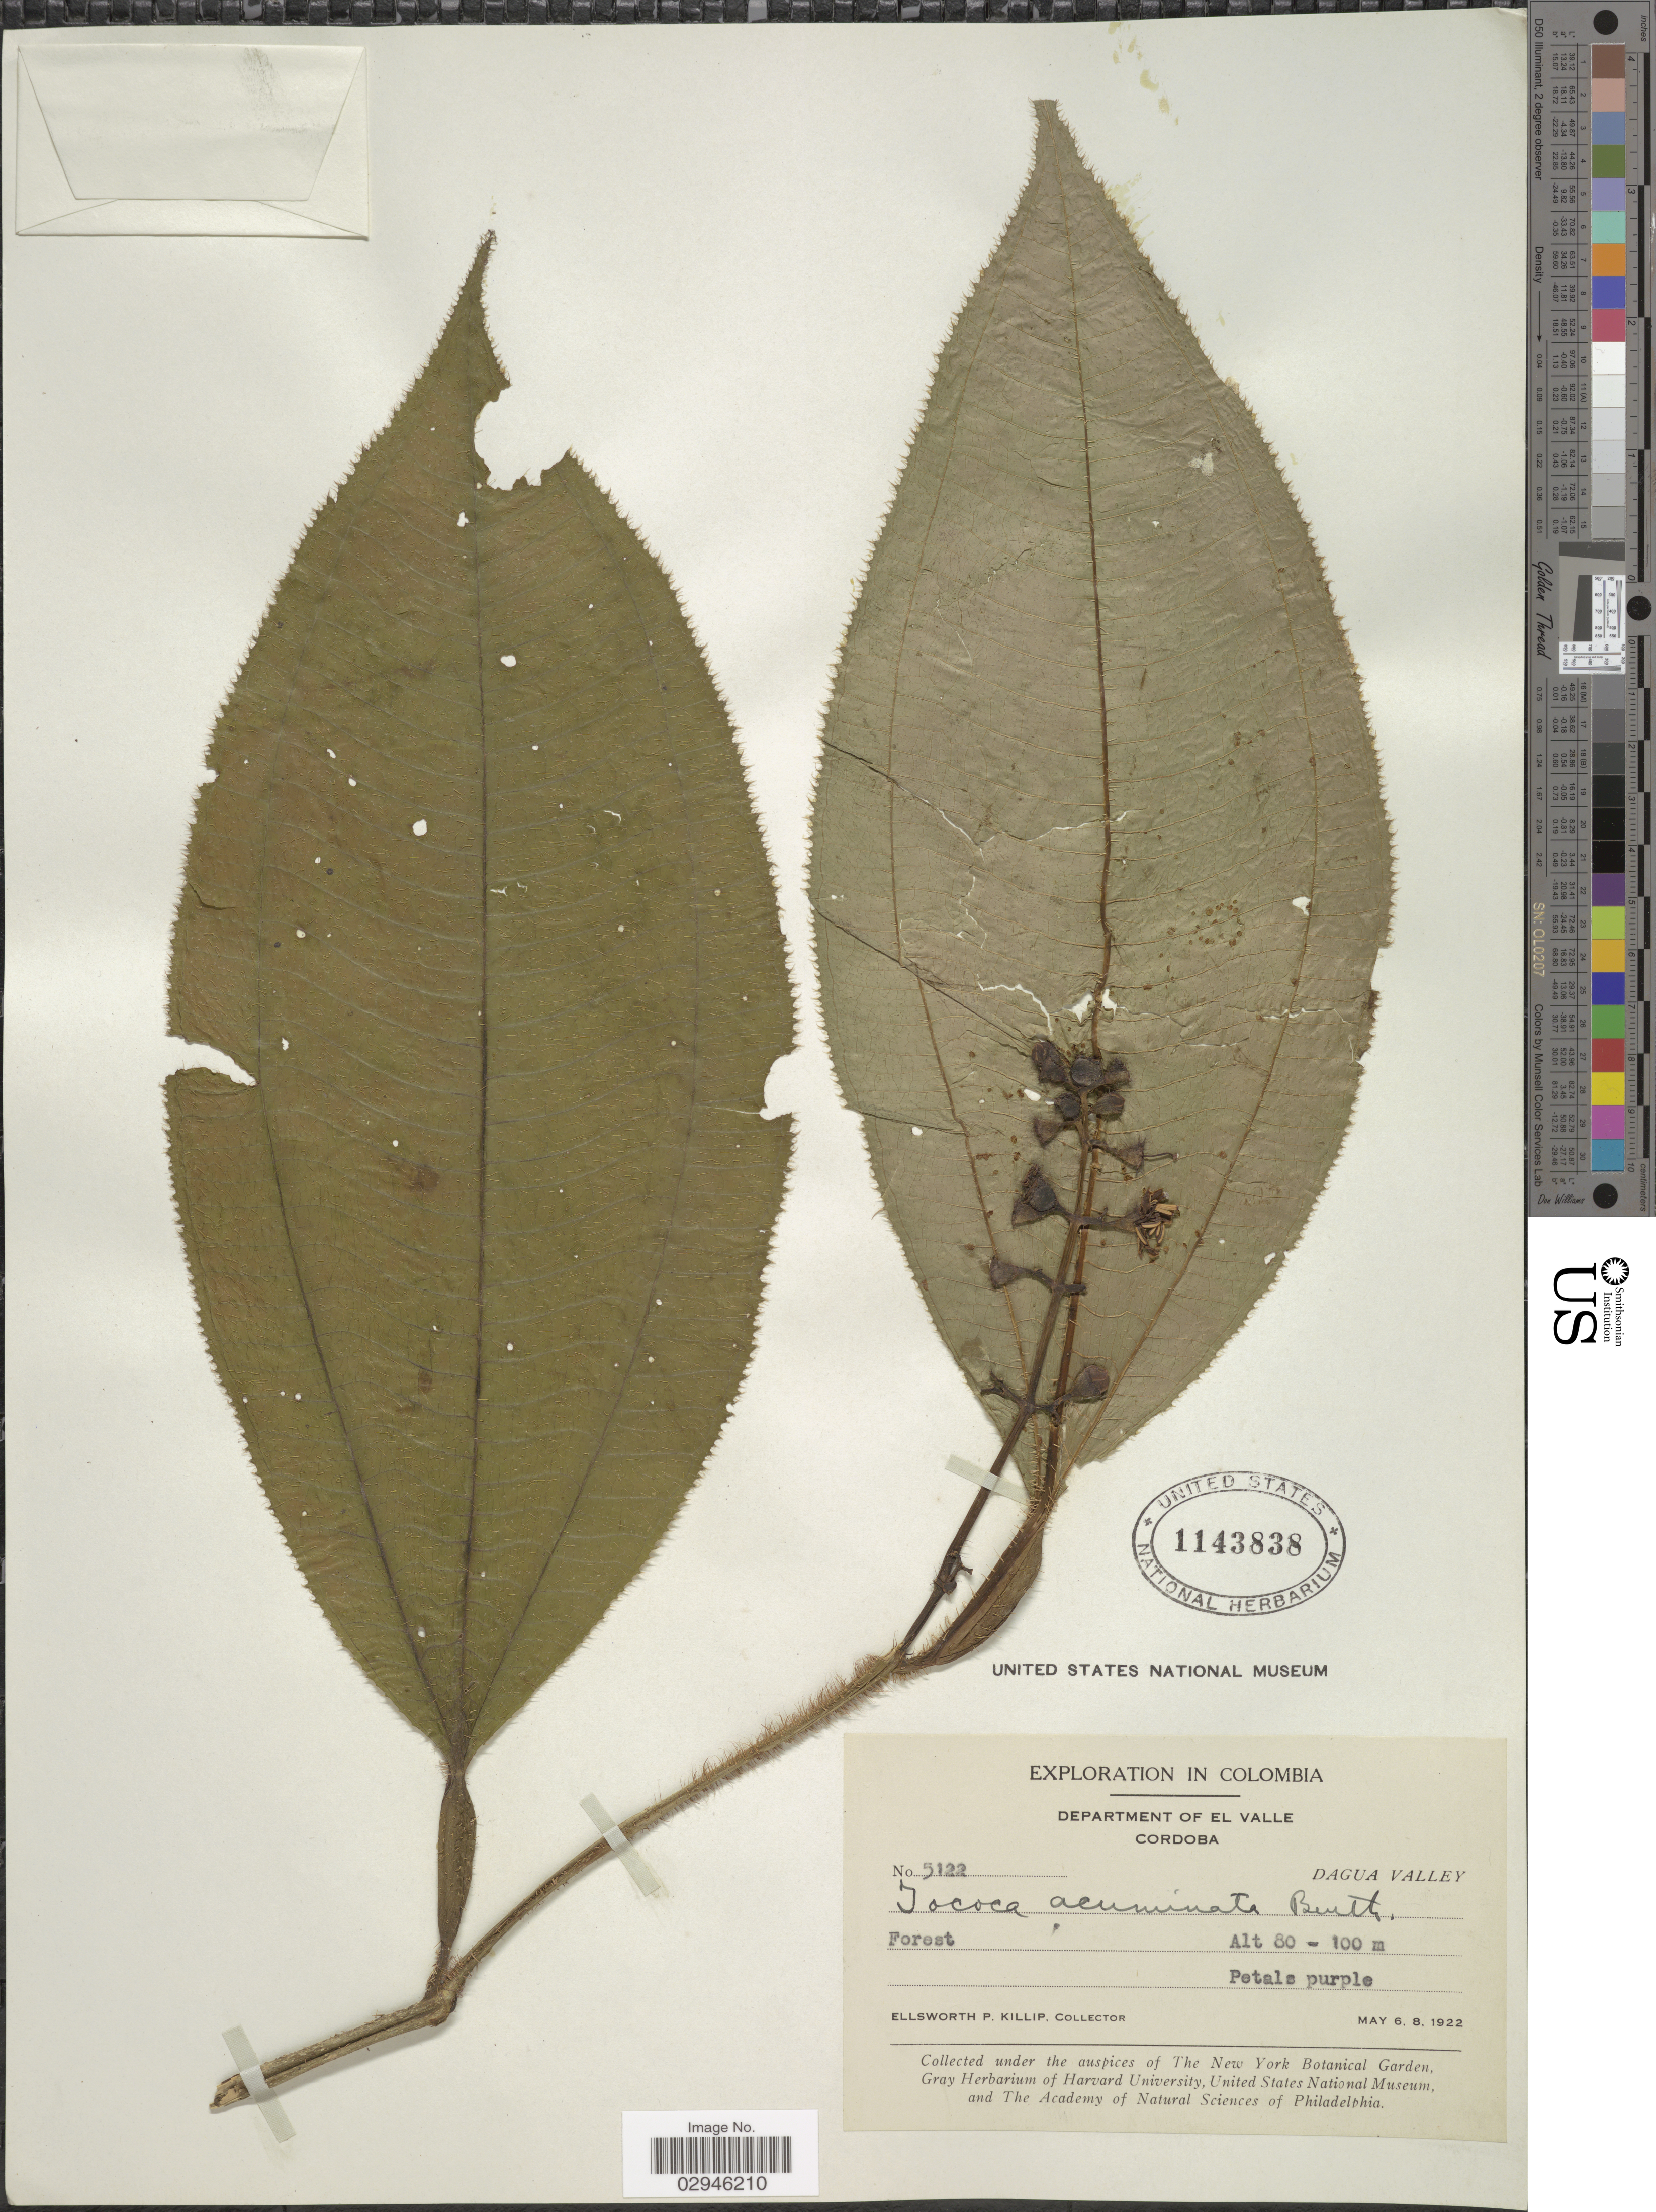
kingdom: Plantae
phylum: Tracheophyta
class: Magnoliopsida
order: Myrtales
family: Melastomataceae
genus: Tococa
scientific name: Tococa acuminata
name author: Benth.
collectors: E. P. Killip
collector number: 5122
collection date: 1922-05-06/1922-05-08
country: Colombia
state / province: Valle del Cauca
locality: Department of El Valle. Cordoba. Dagua Valley.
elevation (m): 80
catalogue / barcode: US 1143838